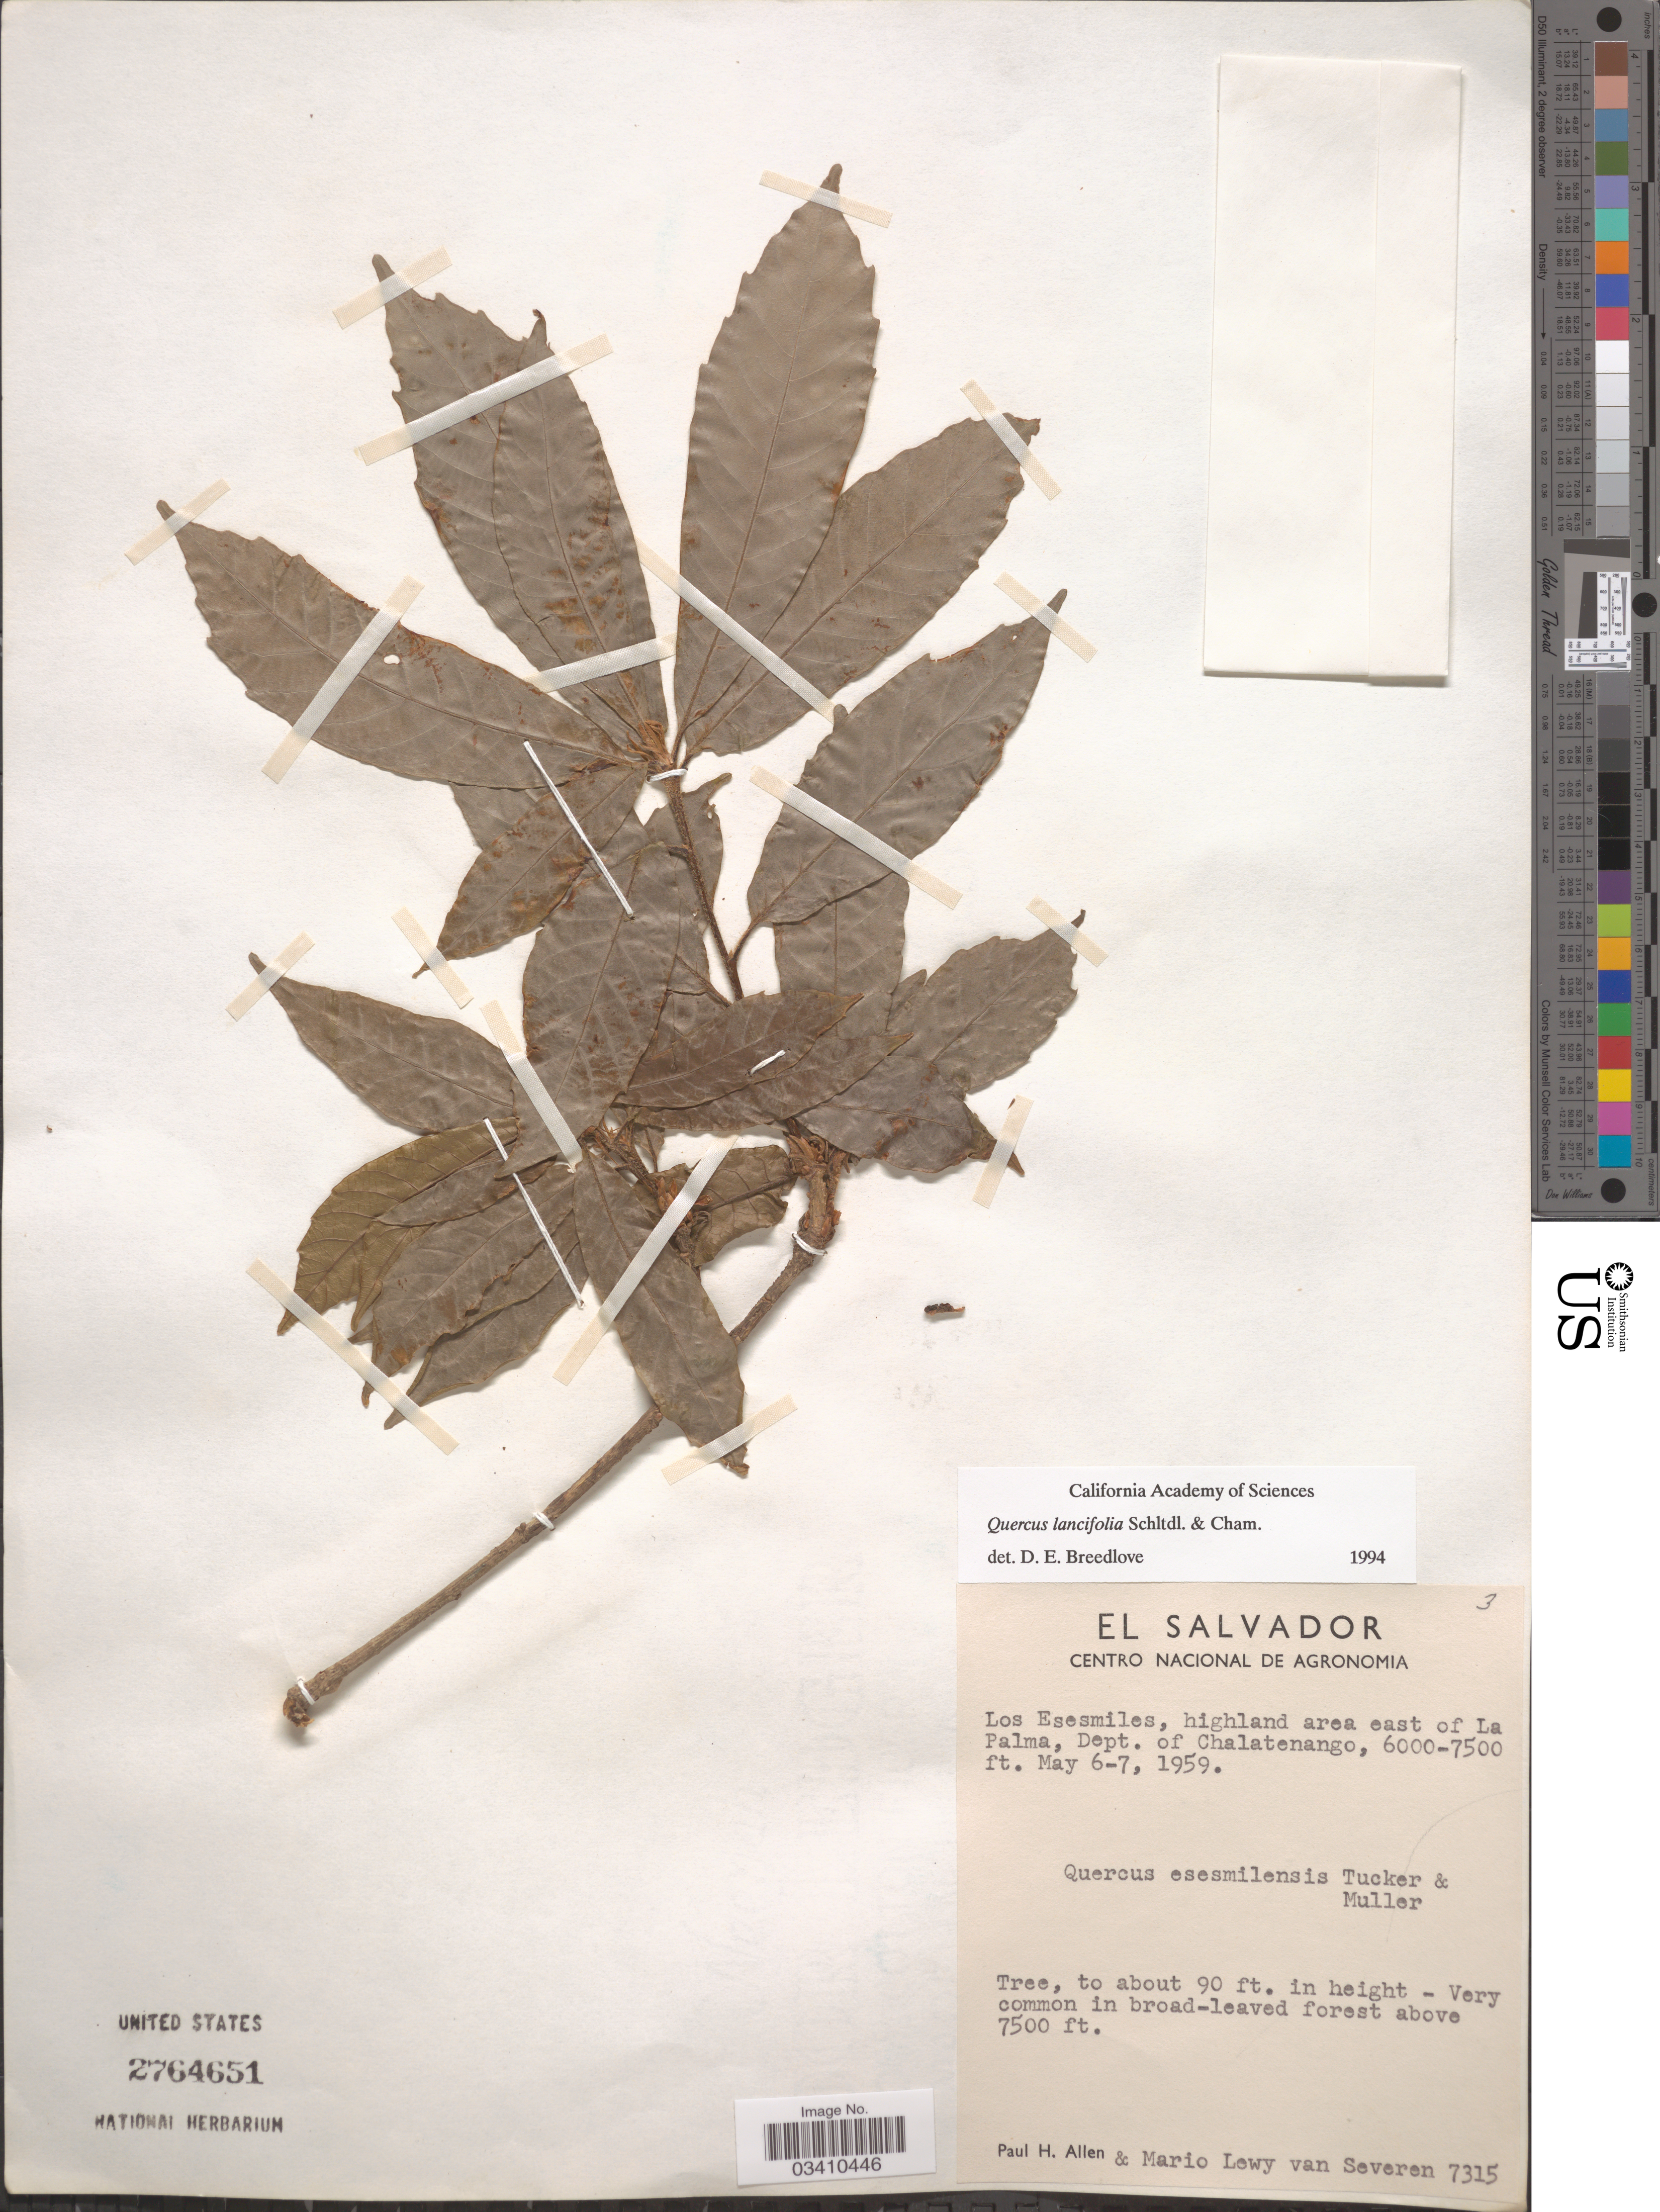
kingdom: Plantae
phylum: Tracheophyta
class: Magnoliopsida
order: Fagales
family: Fagaceae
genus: Quercus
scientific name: Quercus lancifolia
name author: Schltdl. & Cham.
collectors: P. H. Allen & M. Van Severen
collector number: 7315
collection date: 1959-05-06/1959-05-07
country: El Salvador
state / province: Chalatenango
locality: Los Esesmiles, highland area east of La Palma, Dept. of Chalatenango.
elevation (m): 1829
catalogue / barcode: US 2764651